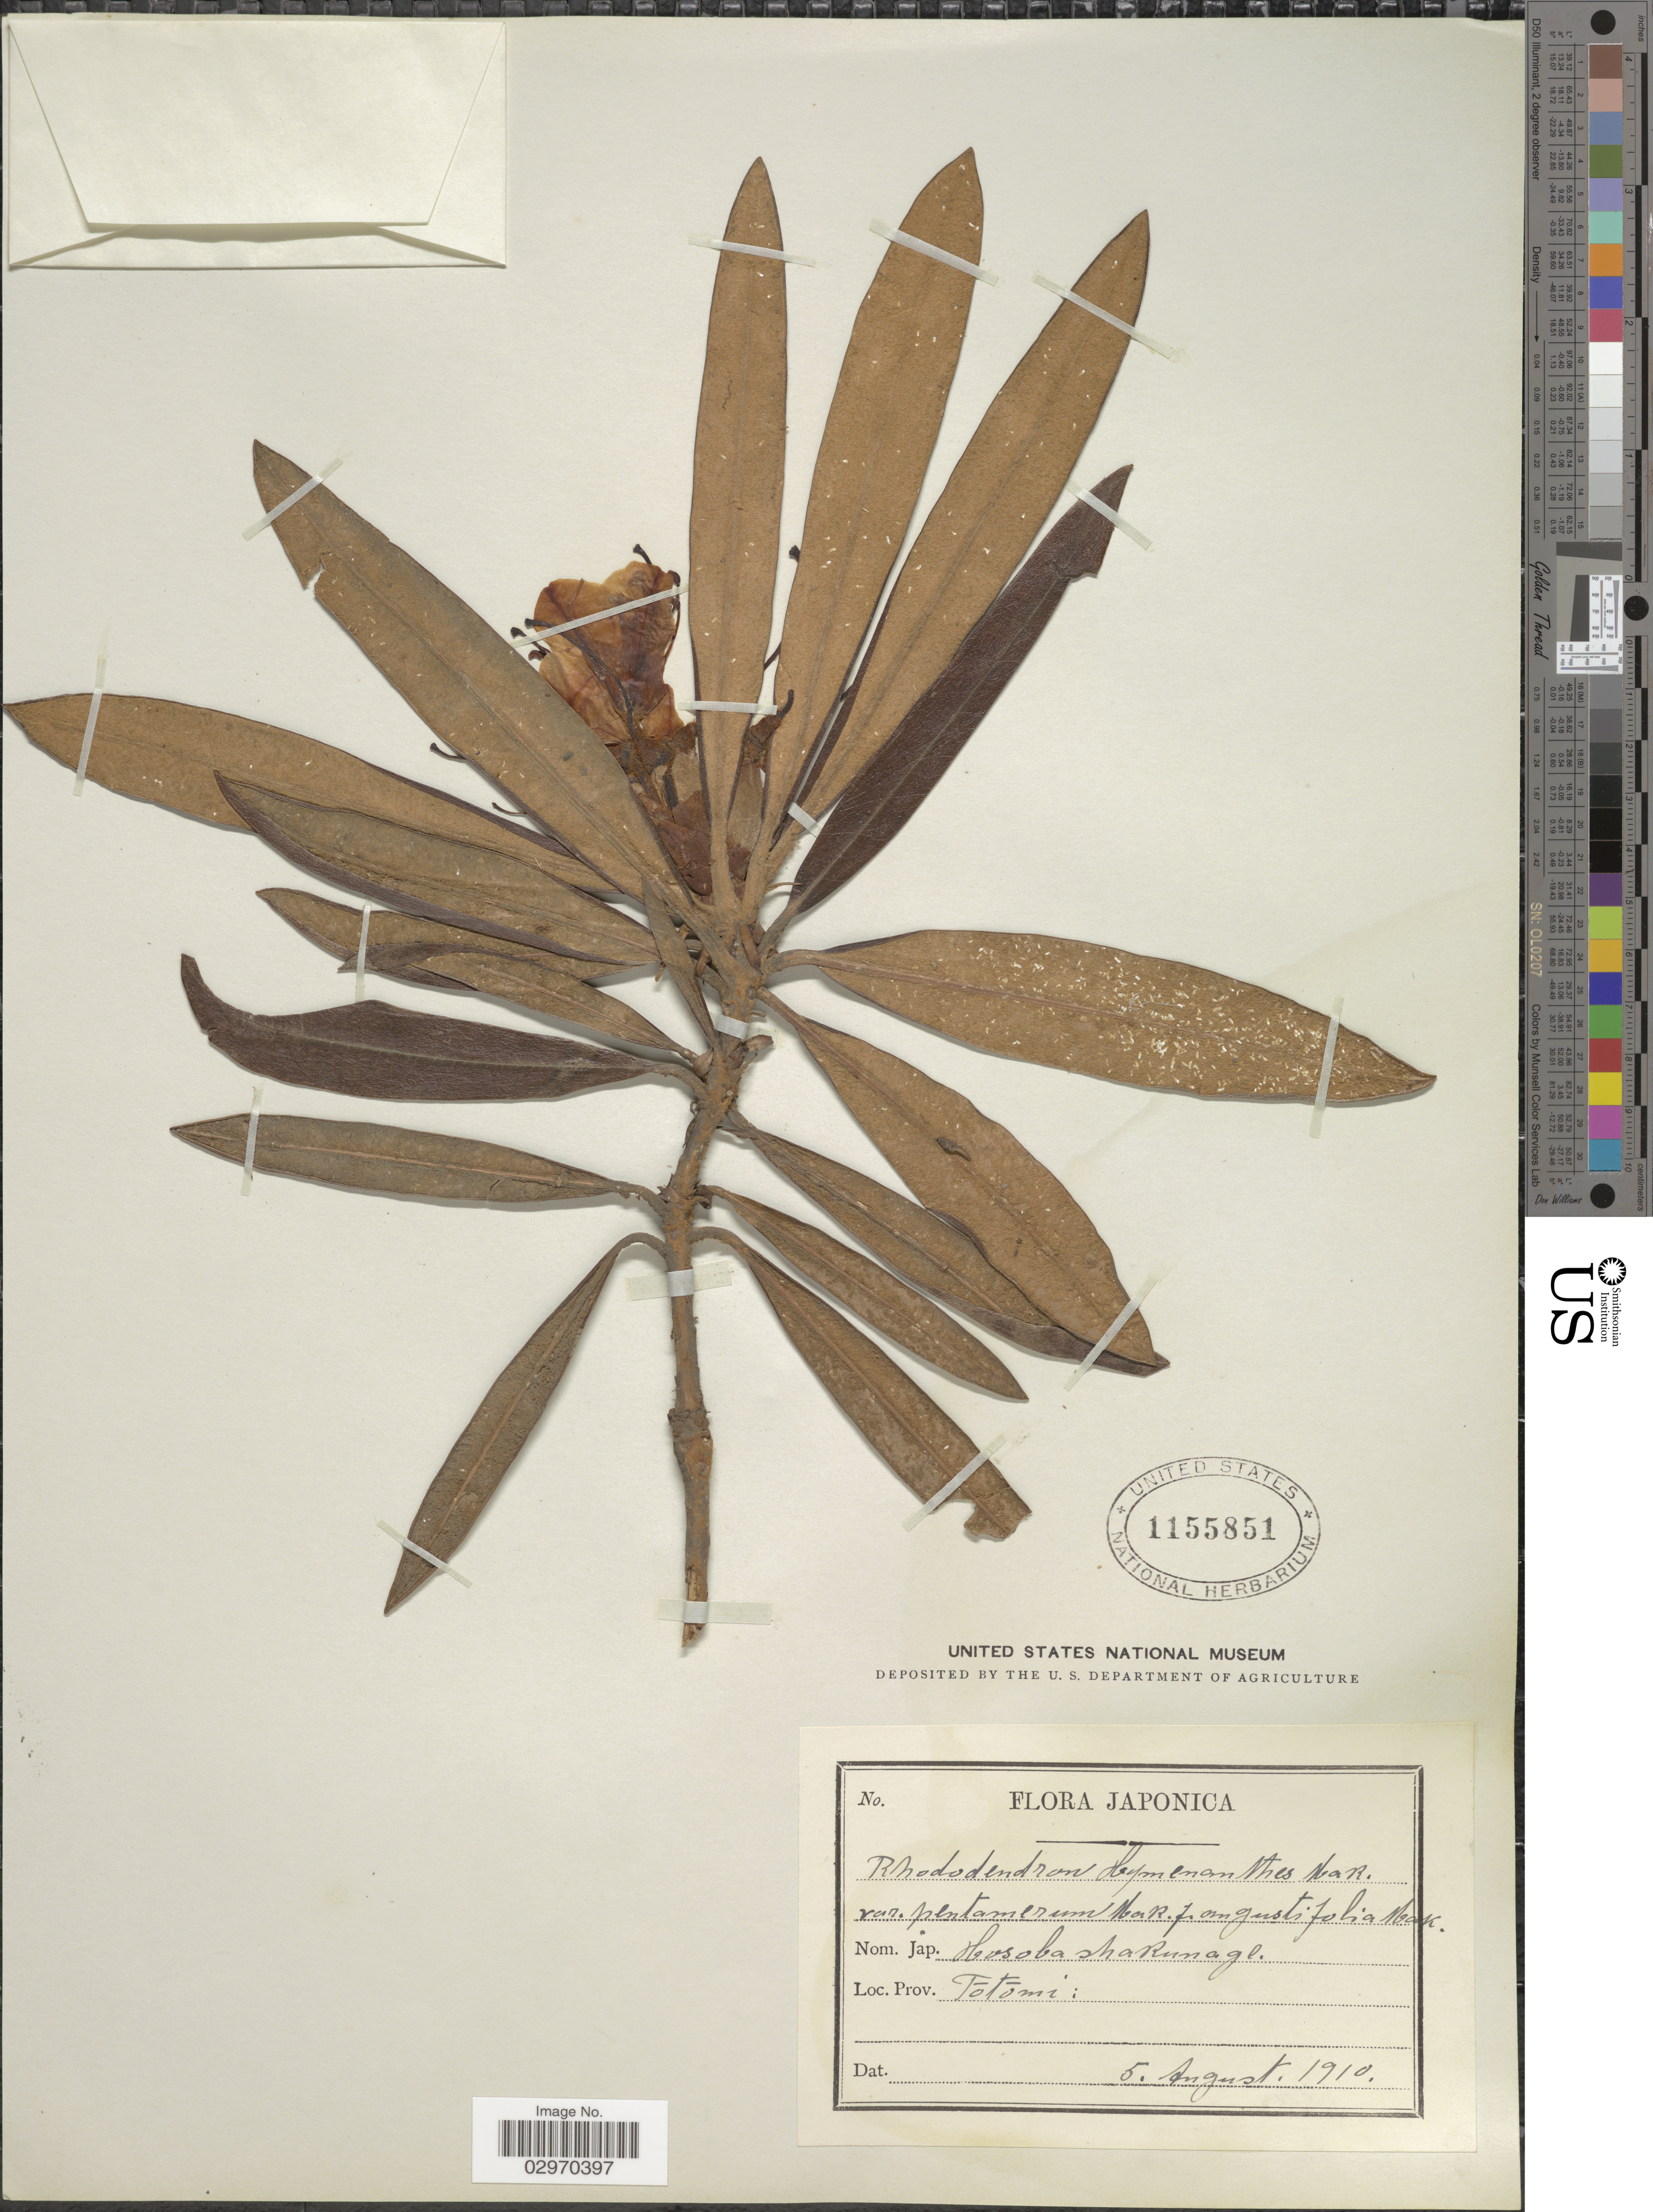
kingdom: Plantae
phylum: Tracheophyta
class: Magnoliopsida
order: Ericales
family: Ericaceae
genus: Rhododendron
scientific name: Rhododendron degronianum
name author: Carrière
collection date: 1910-08-05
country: Japan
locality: Japonica. Fotomi.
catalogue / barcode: US 1155851